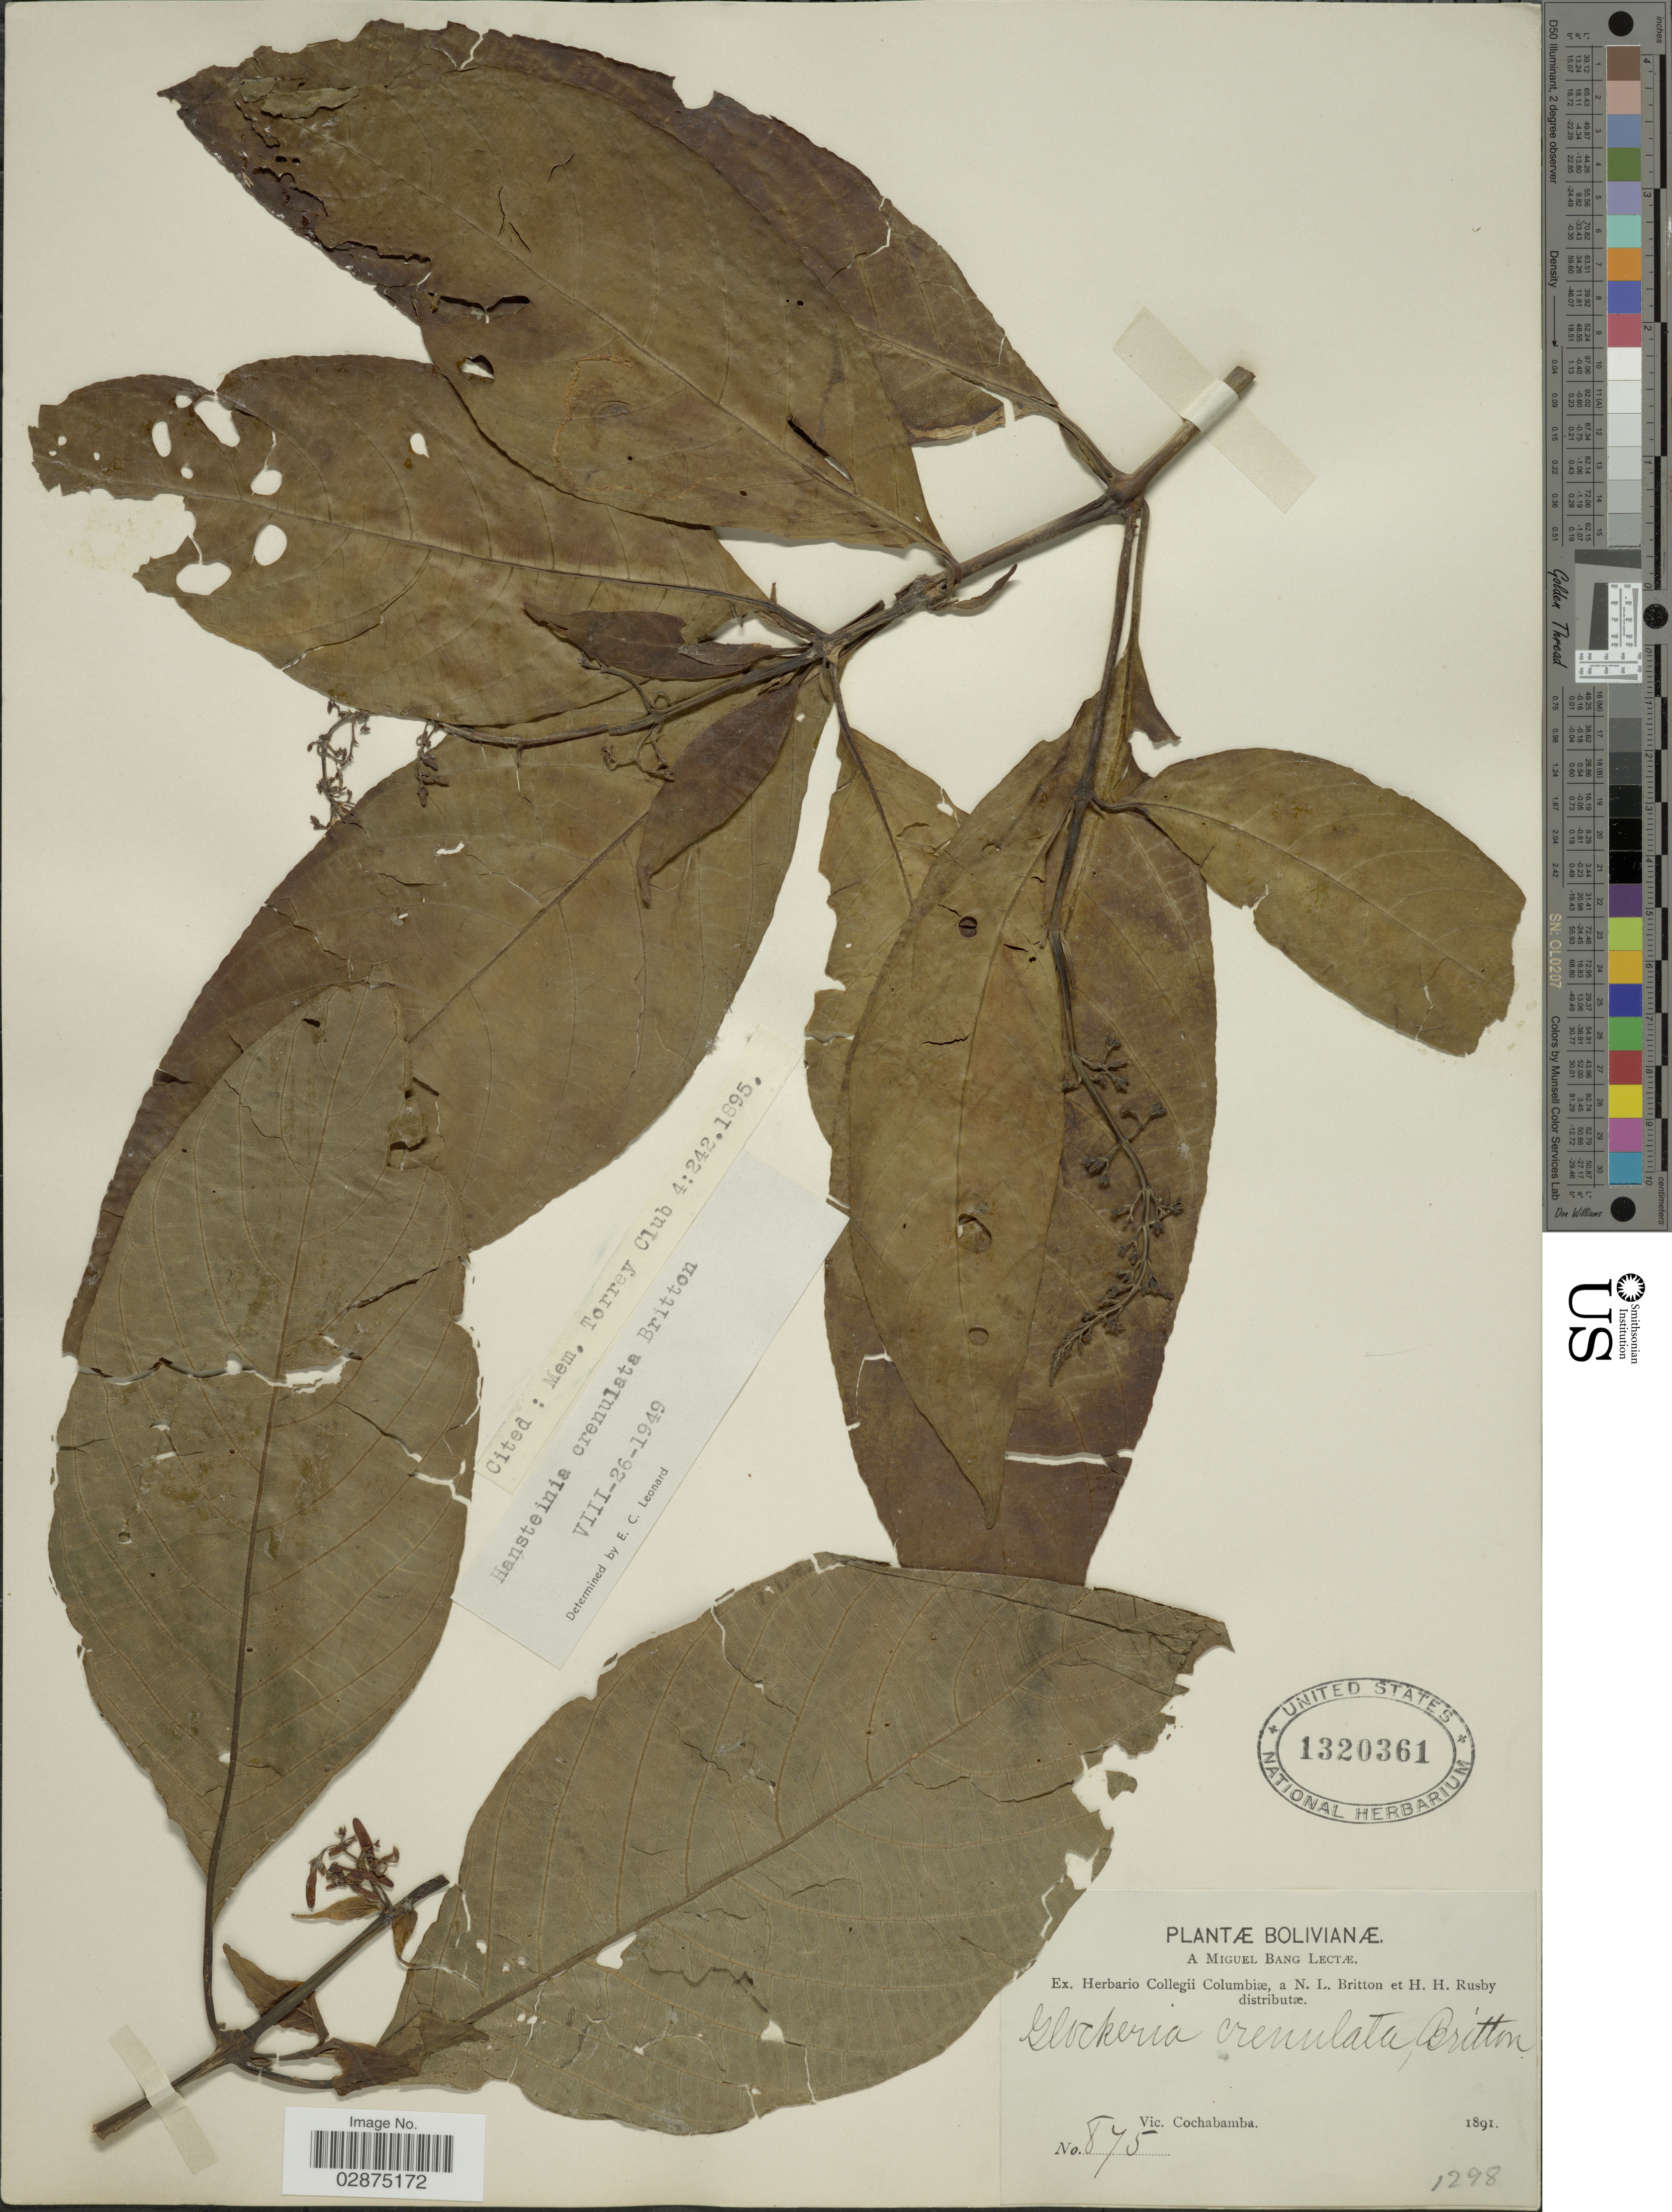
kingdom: Plantae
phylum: Tracheophyta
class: Magnoliopsida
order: Lamiales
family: Acanthaceae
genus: Stenostephanus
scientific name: Stenostephanus crenulatus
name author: (Britton ex Rusby) Wassh.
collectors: M. Bang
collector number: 875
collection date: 1891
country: Bolivia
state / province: Cochabamba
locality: Vic. Cochabamba.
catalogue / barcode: US 1320361